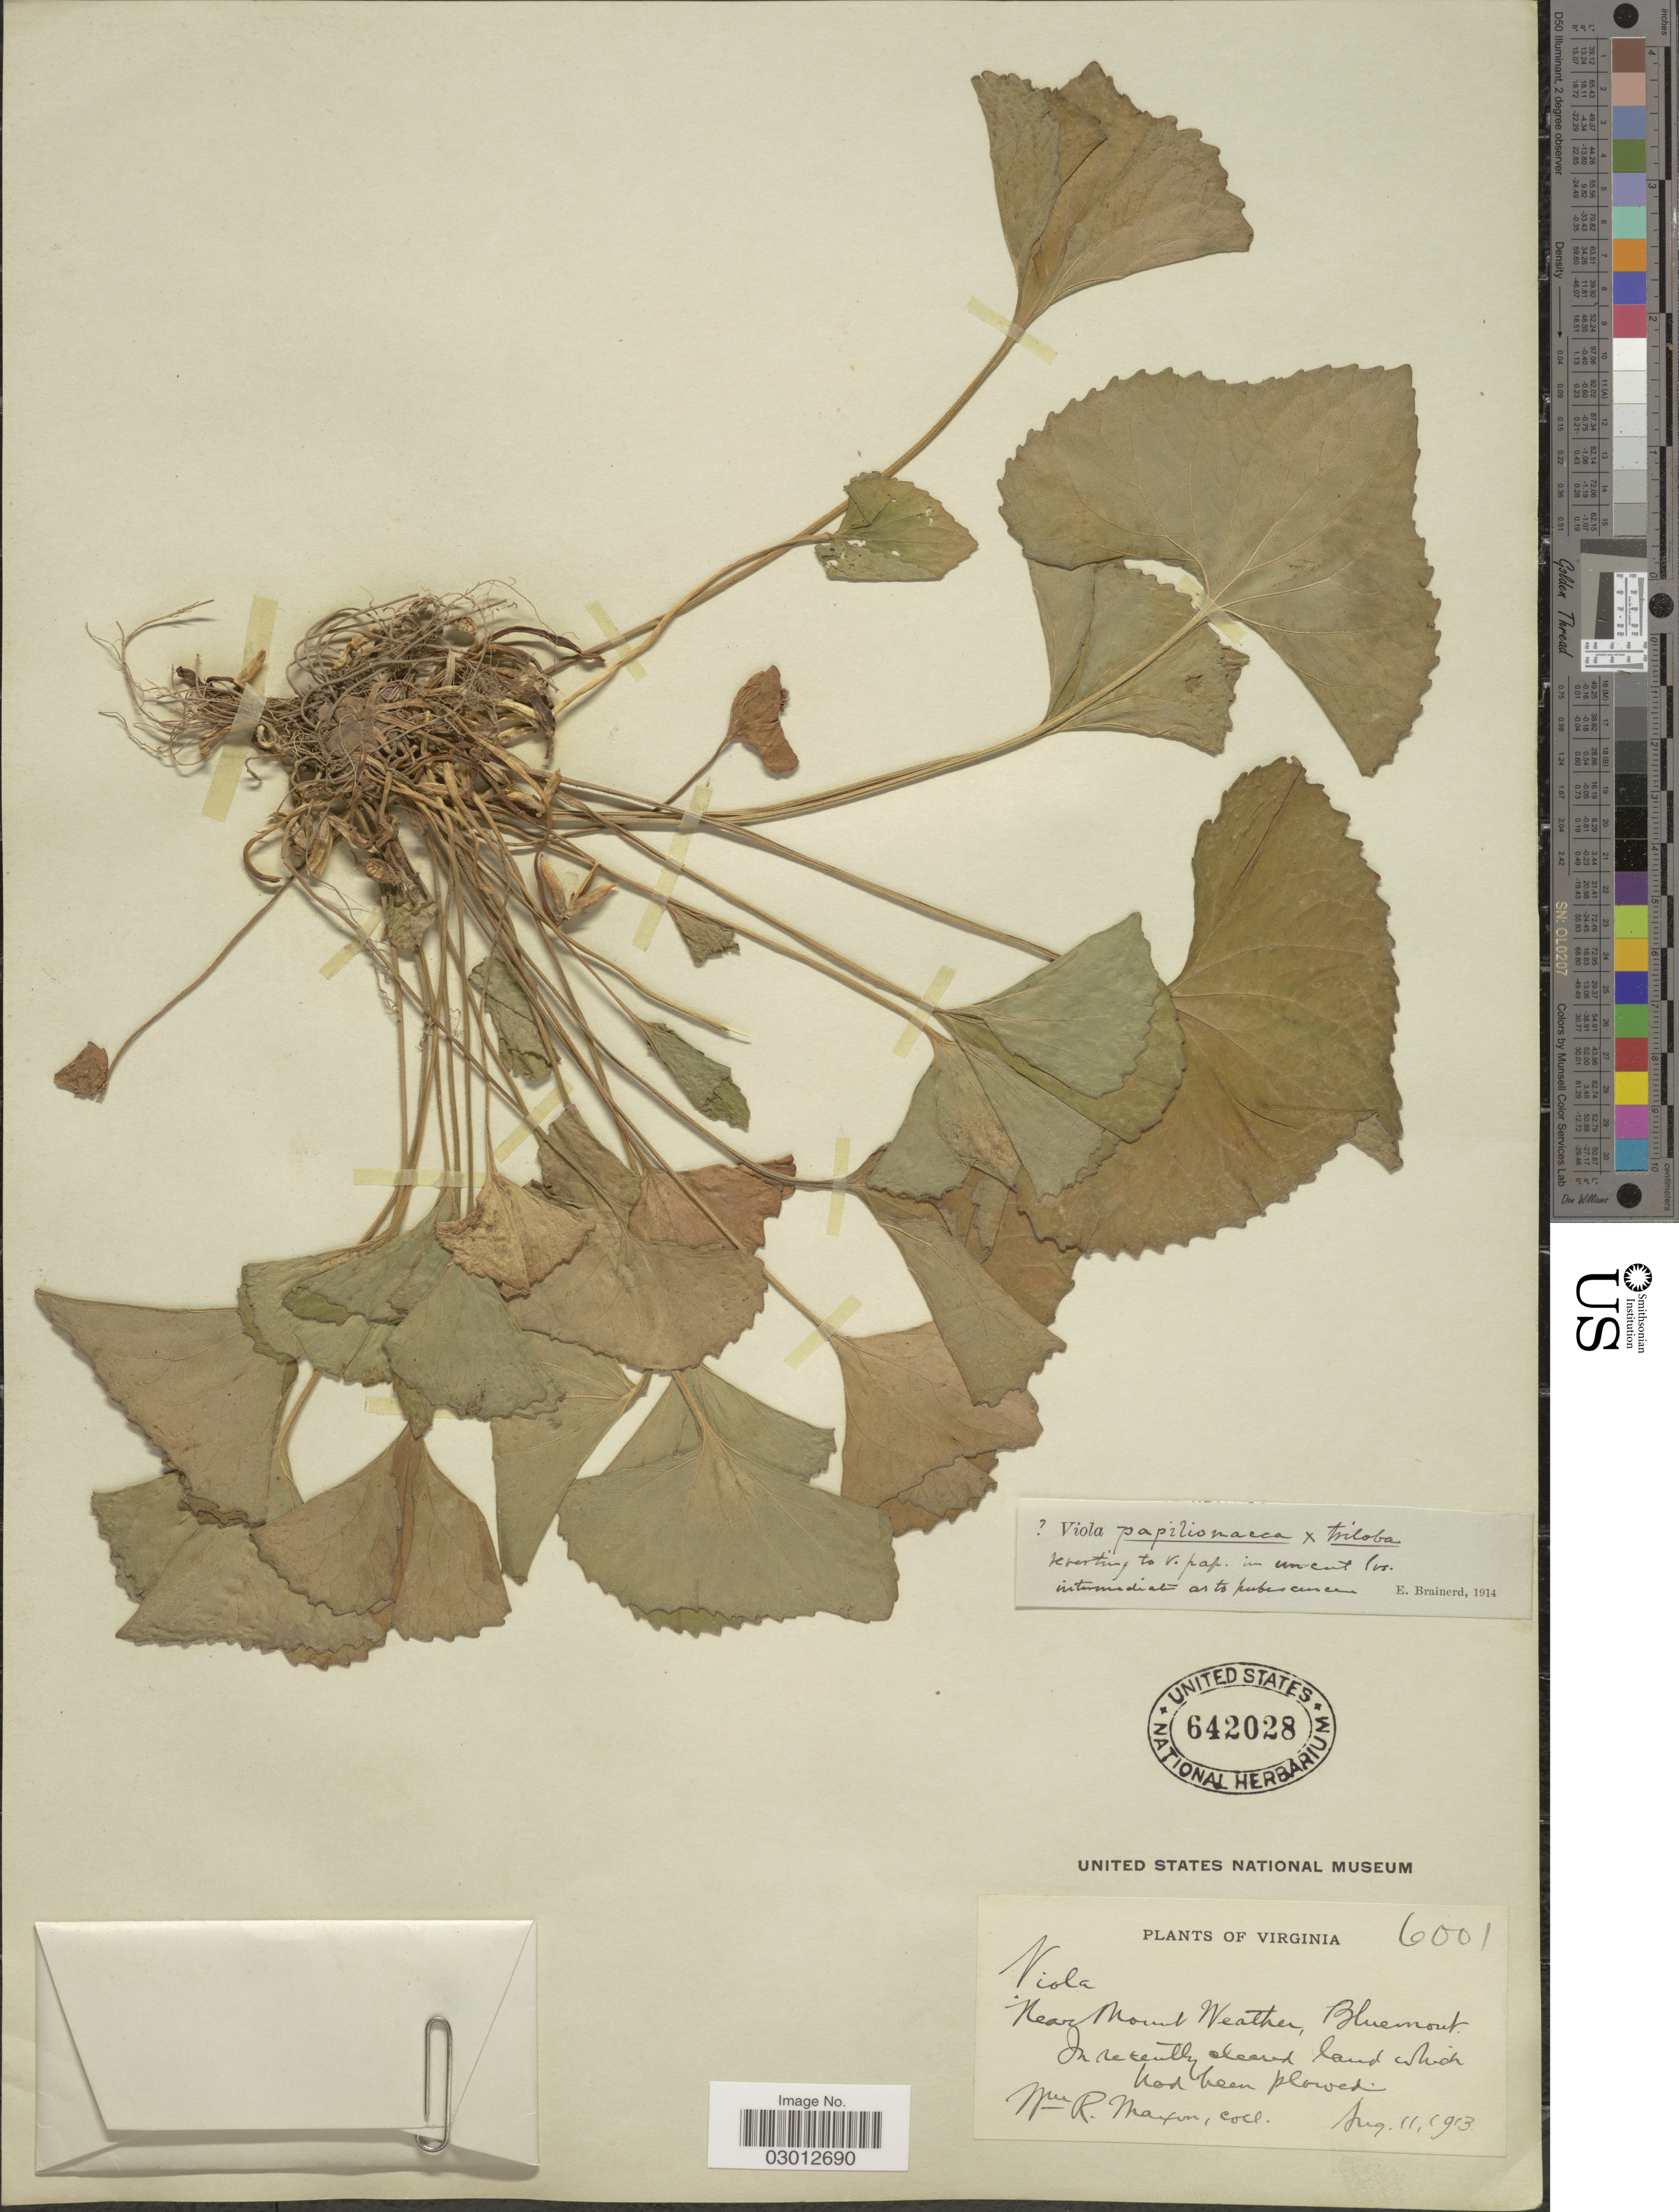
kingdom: Plantae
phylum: Tracheophyta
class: Magnoliopsida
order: Malpighiales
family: Violaceae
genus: Viola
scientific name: Viola papilionacea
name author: Pursh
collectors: W. R. Maxon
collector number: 6001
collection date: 1913-08-11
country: United States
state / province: Virginia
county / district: Loudoun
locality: Near Mount Weather, Bluemont.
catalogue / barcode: US 642028